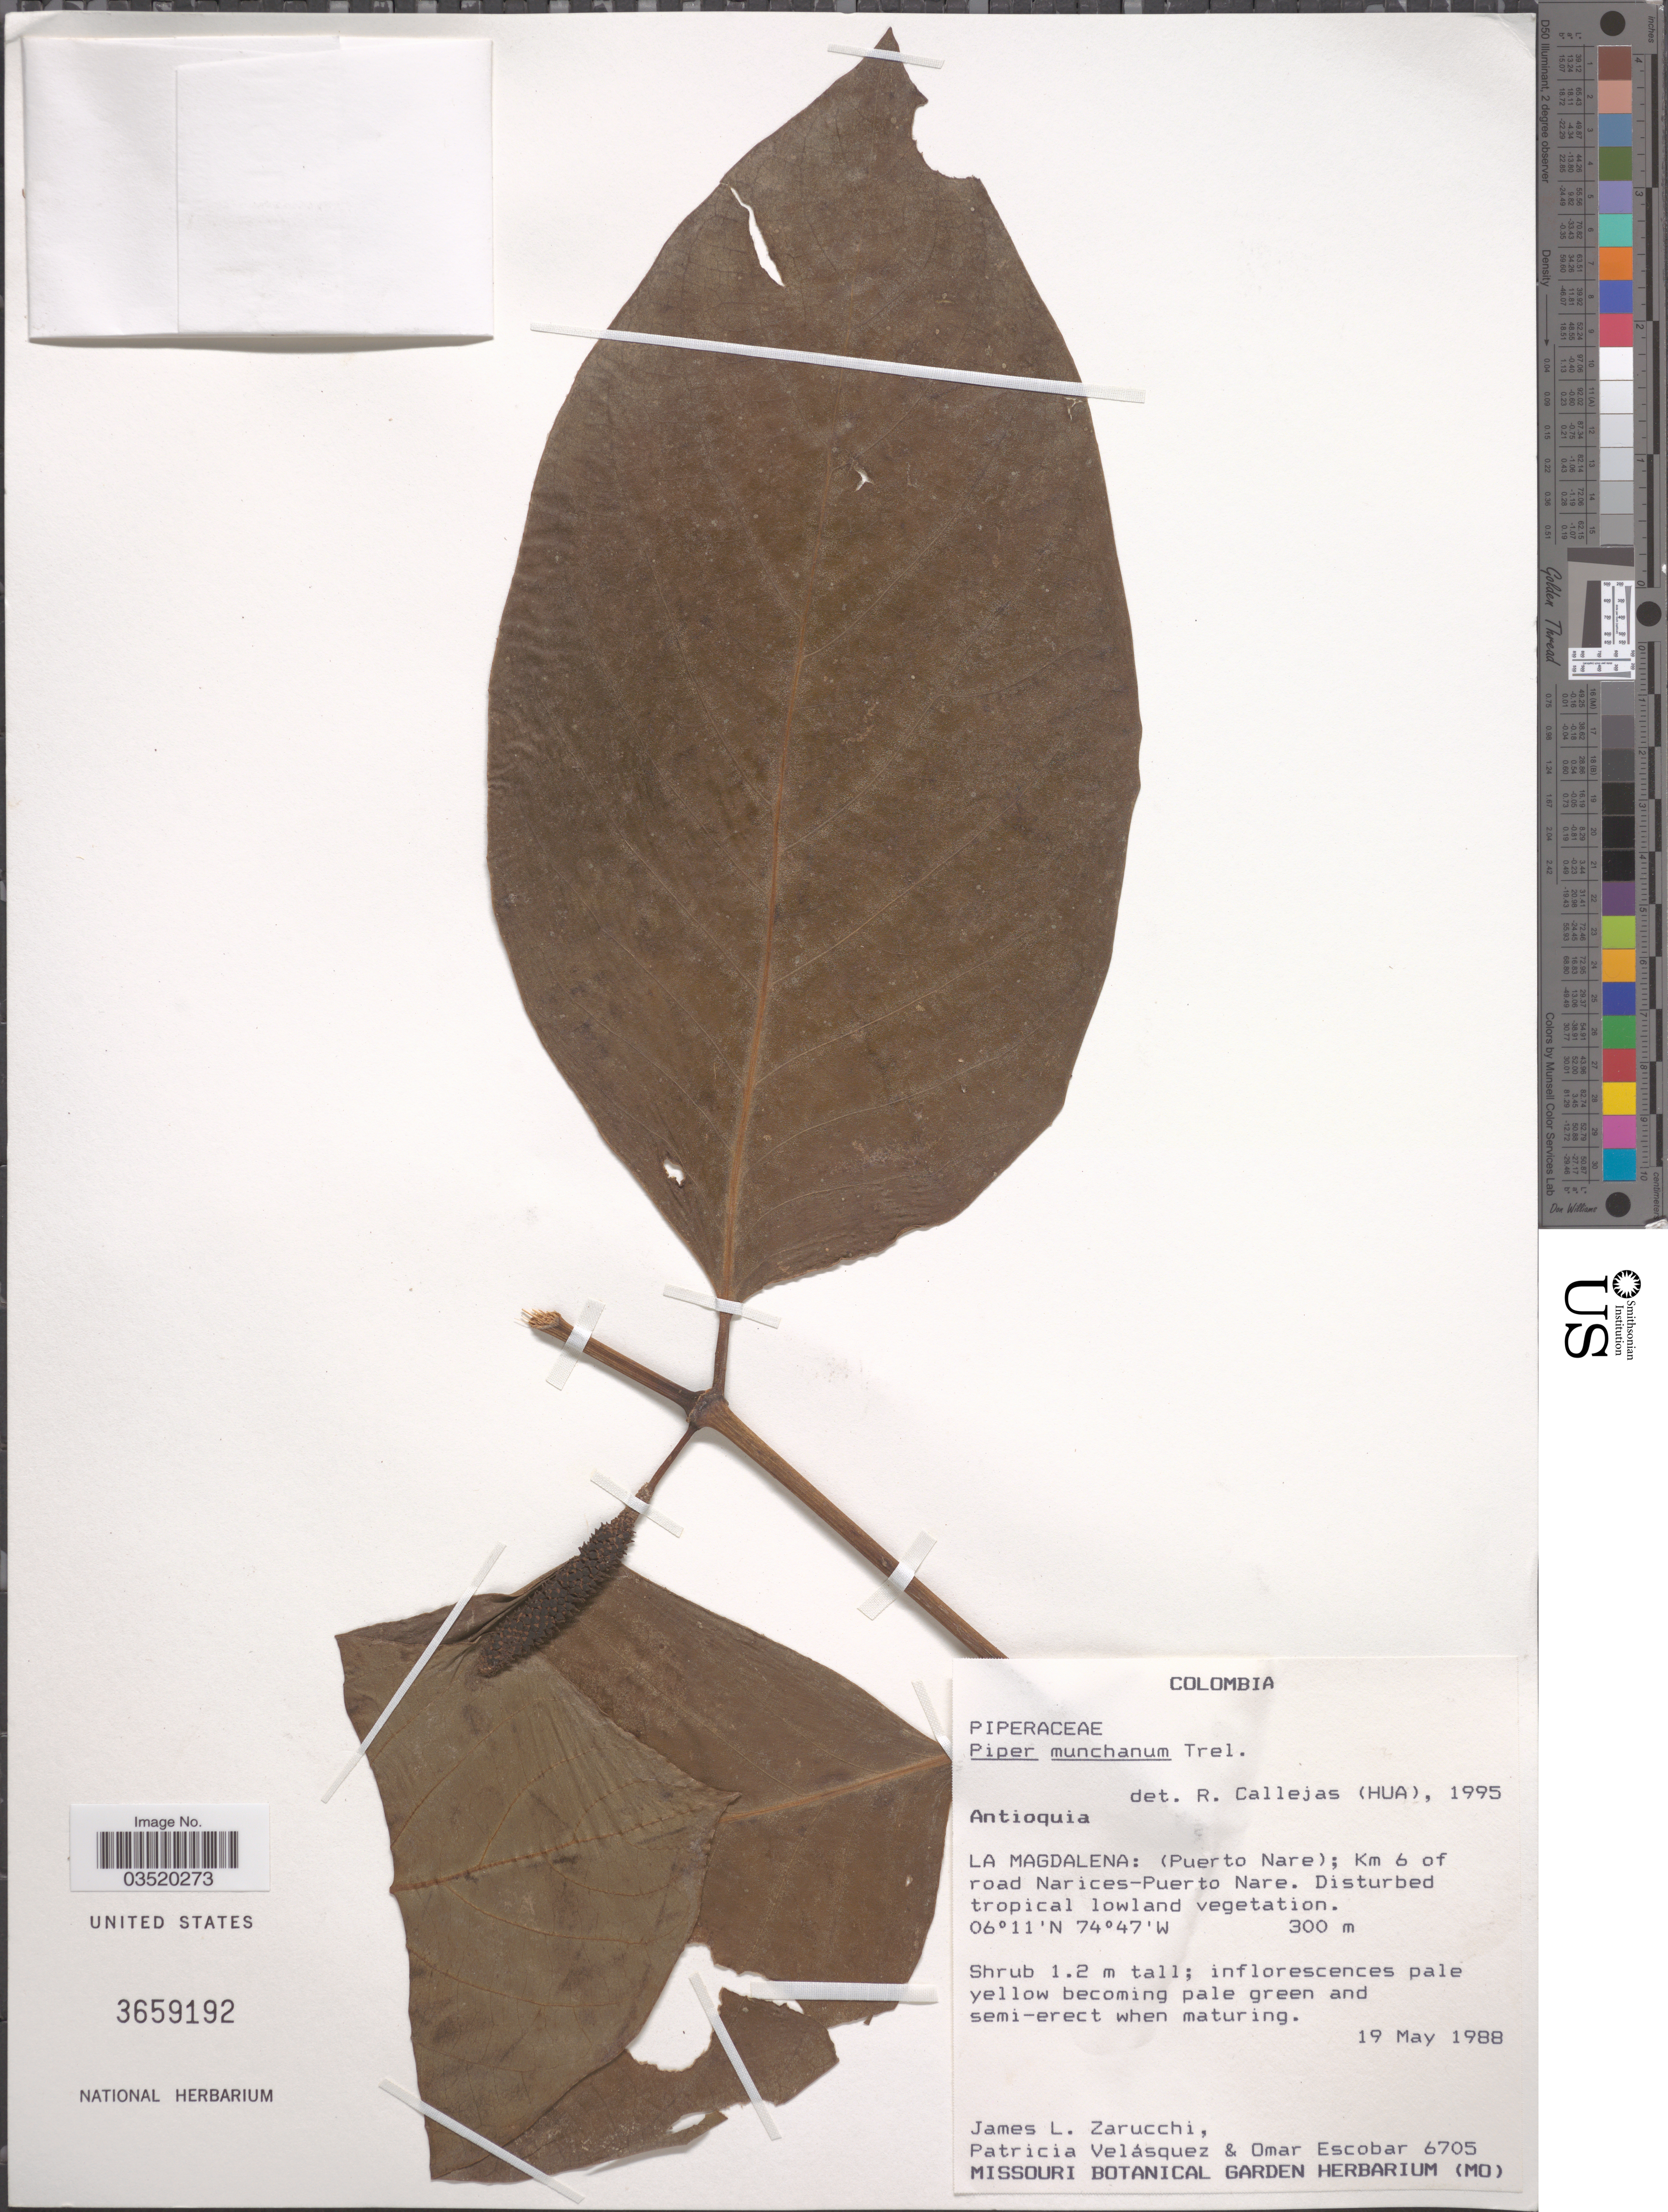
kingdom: Plantae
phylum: Tracheophyta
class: Magnoliopsida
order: Piperales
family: Piperaceae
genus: Piper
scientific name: Piper munchanum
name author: C. DC.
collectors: J. L. Zarucchi, P. Velasquez & O. D. Escobar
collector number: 6705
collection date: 1988-05-19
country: Colombia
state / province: Antioquia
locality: La Magdalena: (Puerto Nare); Km 6 of road Narices-Puerto Nare.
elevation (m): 300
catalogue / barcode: US 3659192